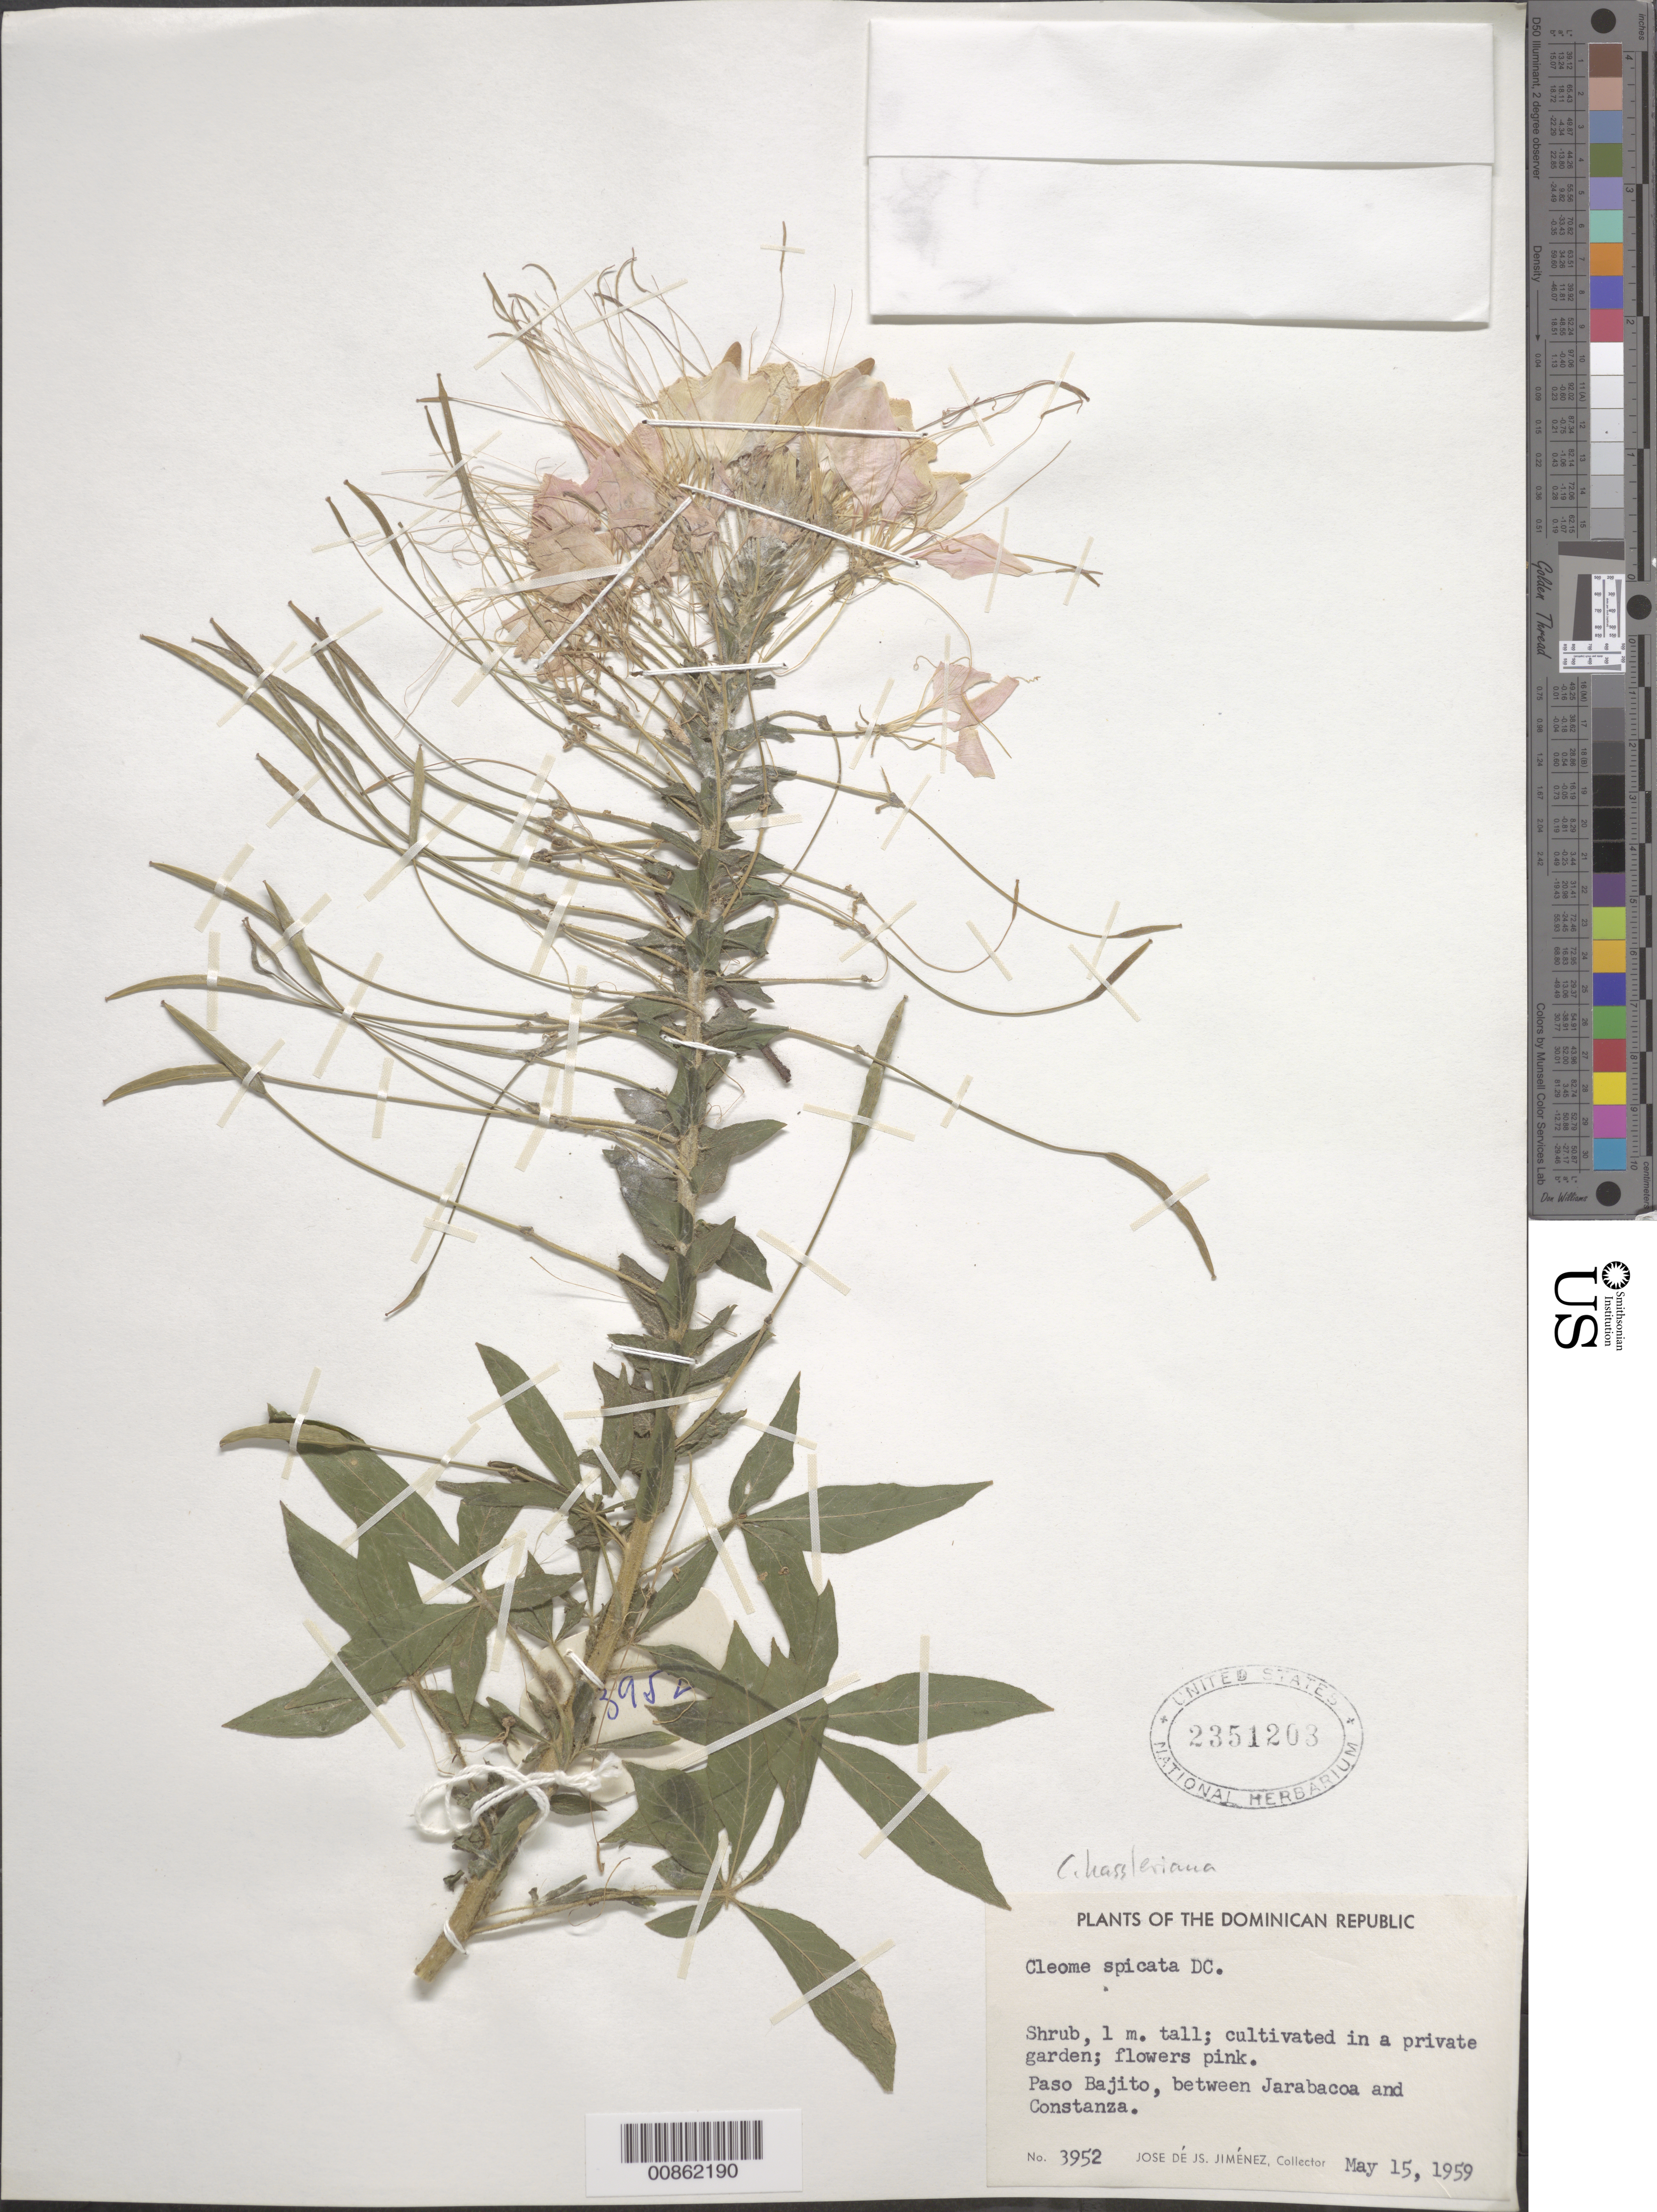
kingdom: Plantae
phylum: Tracheophyta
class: Magnoliopsida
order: Brassicales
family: Cleomaceae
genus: Tarenaya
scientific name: Tarenaya houtteana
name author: (Schltdl.) Soares Neto & Roalson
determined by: Strong, Mark T., (BOT), Smithsonian Institution - National Museum of Natural History (UNITED STATES)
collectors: J. J. Jiménez Almonte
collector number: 3952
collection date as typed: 15 May 1959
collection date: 1959-05-15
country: Dominican Republic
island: Hispaniola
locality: Paso Bajito, between Jarabacoa and Constanza.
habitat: In a private garden.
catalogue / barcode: US 2351203